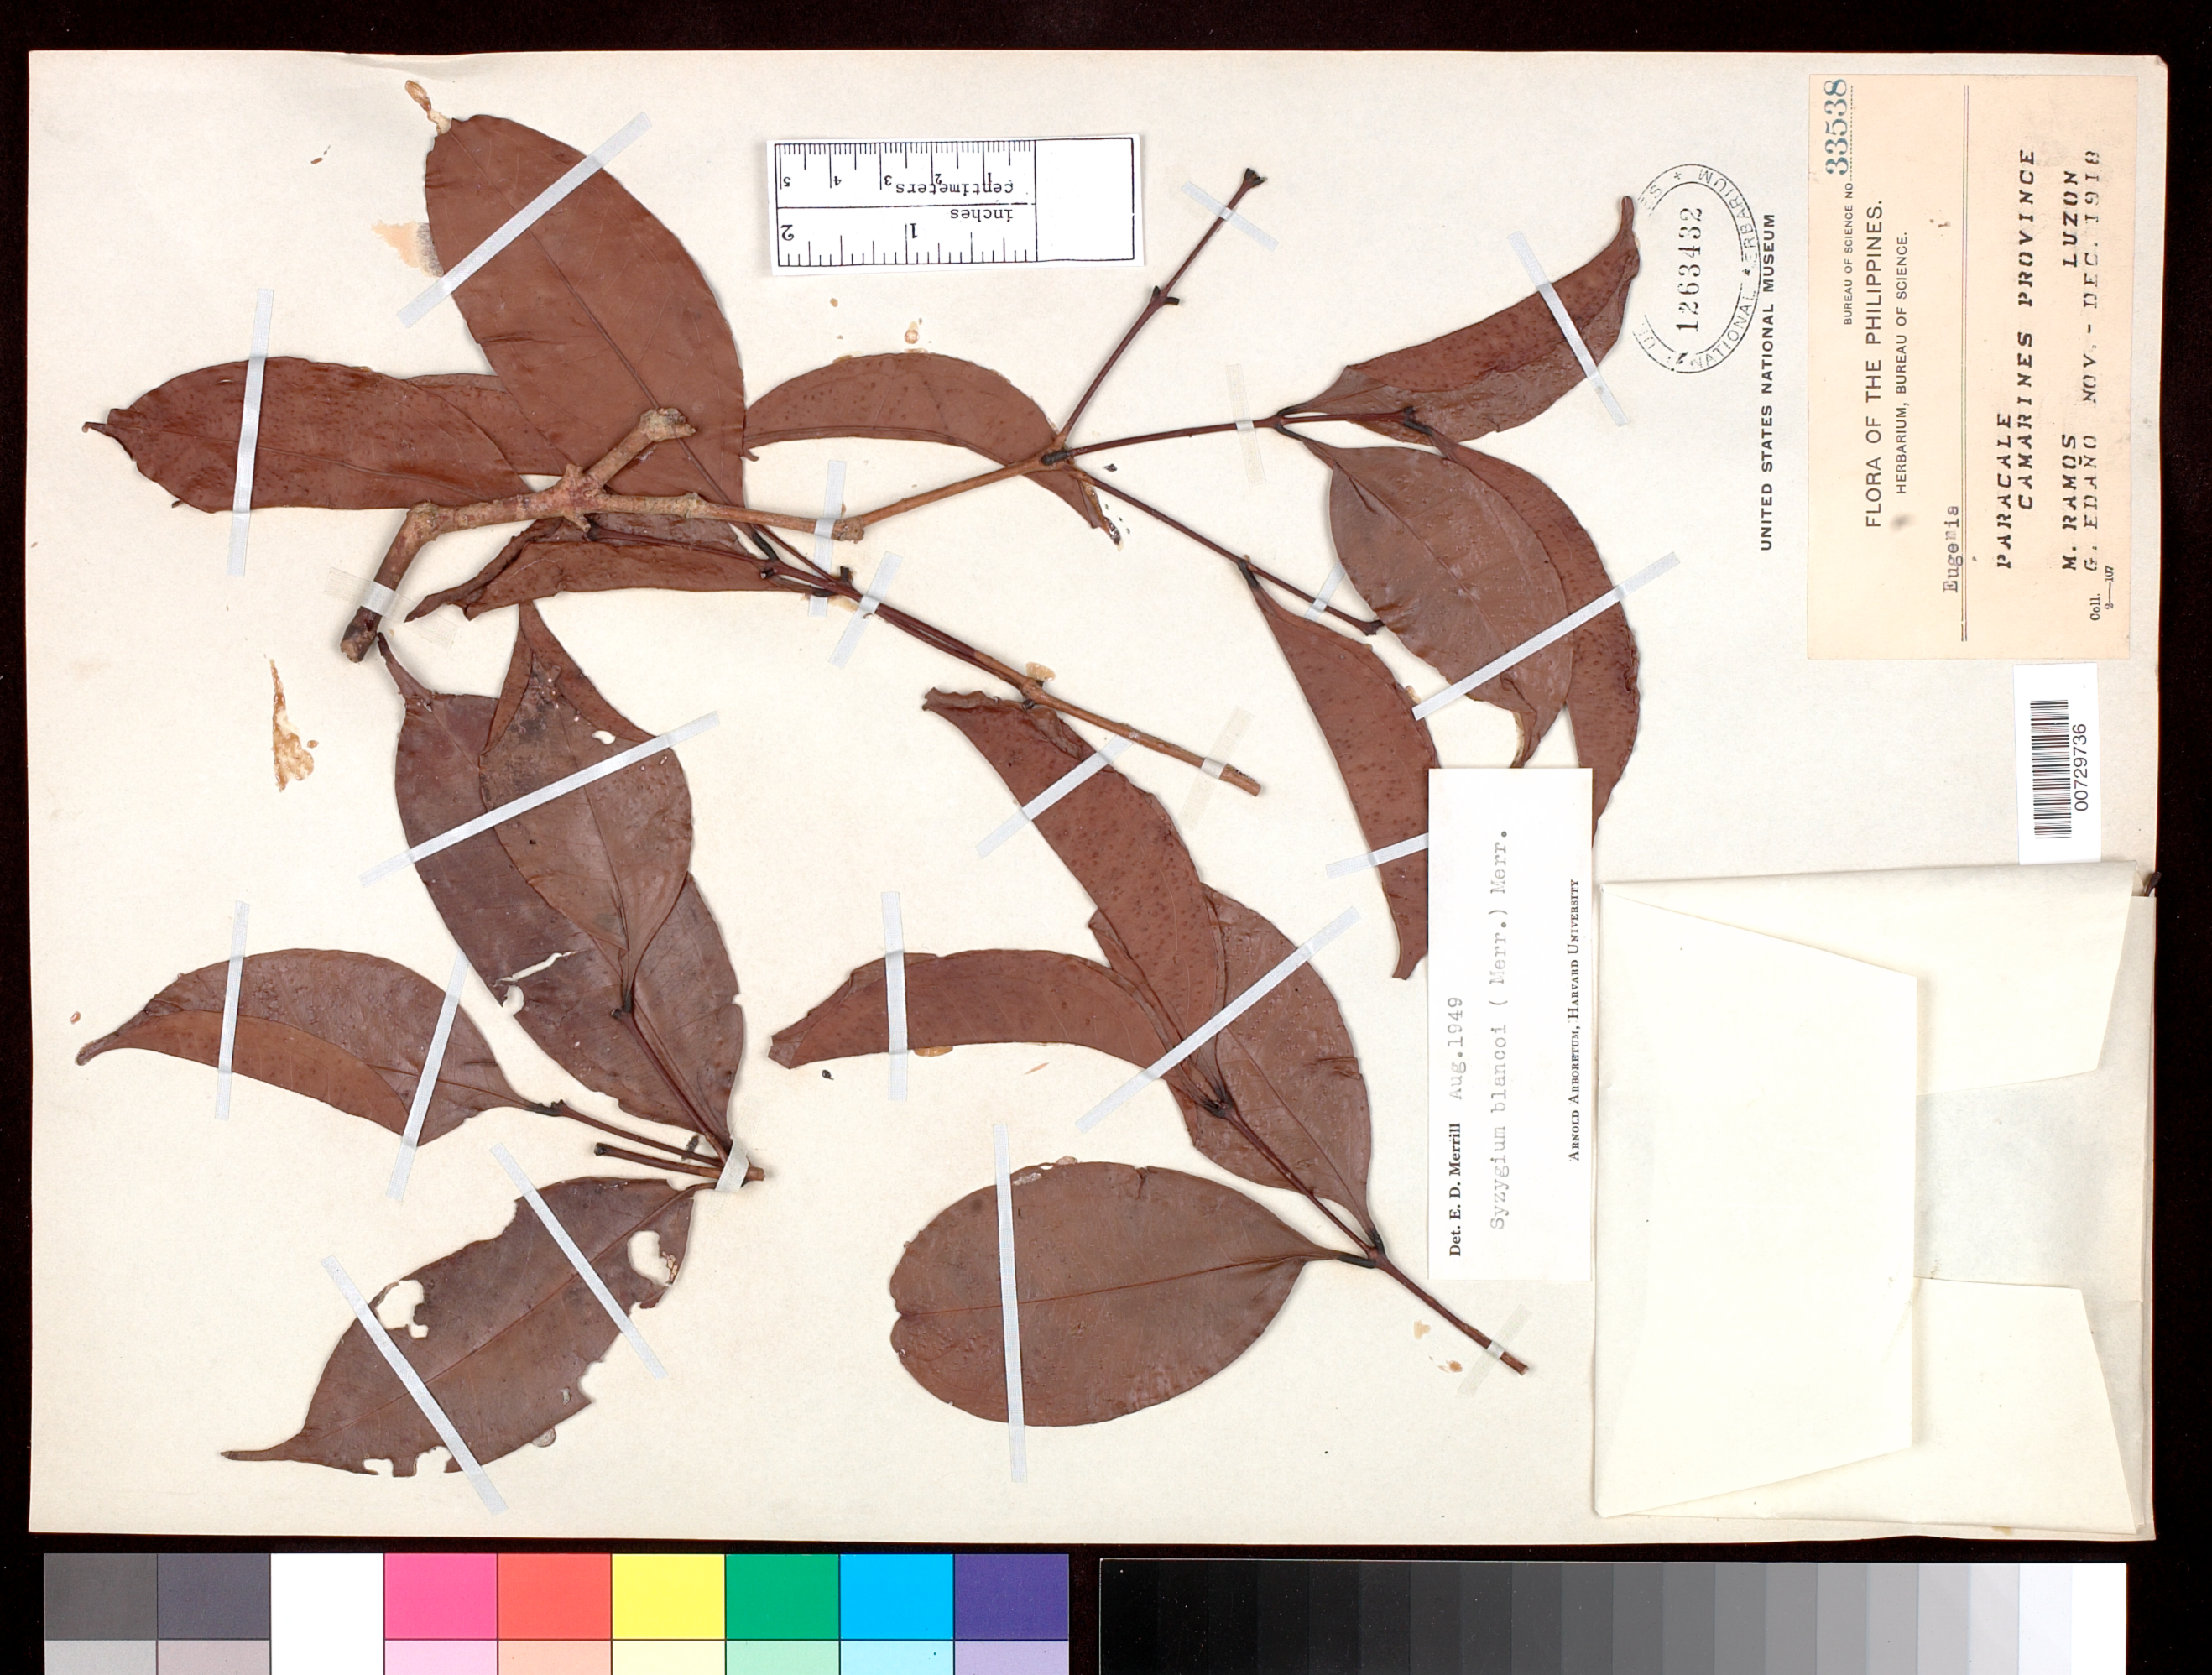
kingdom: Plantae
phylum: Tracheophyta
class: Magnoliopsida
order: Myrtales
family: Myrtaceae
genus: Syzygium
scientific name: Syzygium blancoi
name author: (Merr.) Merr.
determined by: Merrill, Elmer D.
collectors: M. Ramos & G. E. Edaño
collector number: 33538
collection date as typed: Nov 1918 to -- Dec 1918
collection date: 1918-11/1918-12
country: Philippines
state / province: Bicol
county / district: Camarines Norte / Camarines Sur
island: Luzon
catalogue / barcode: US 1263432